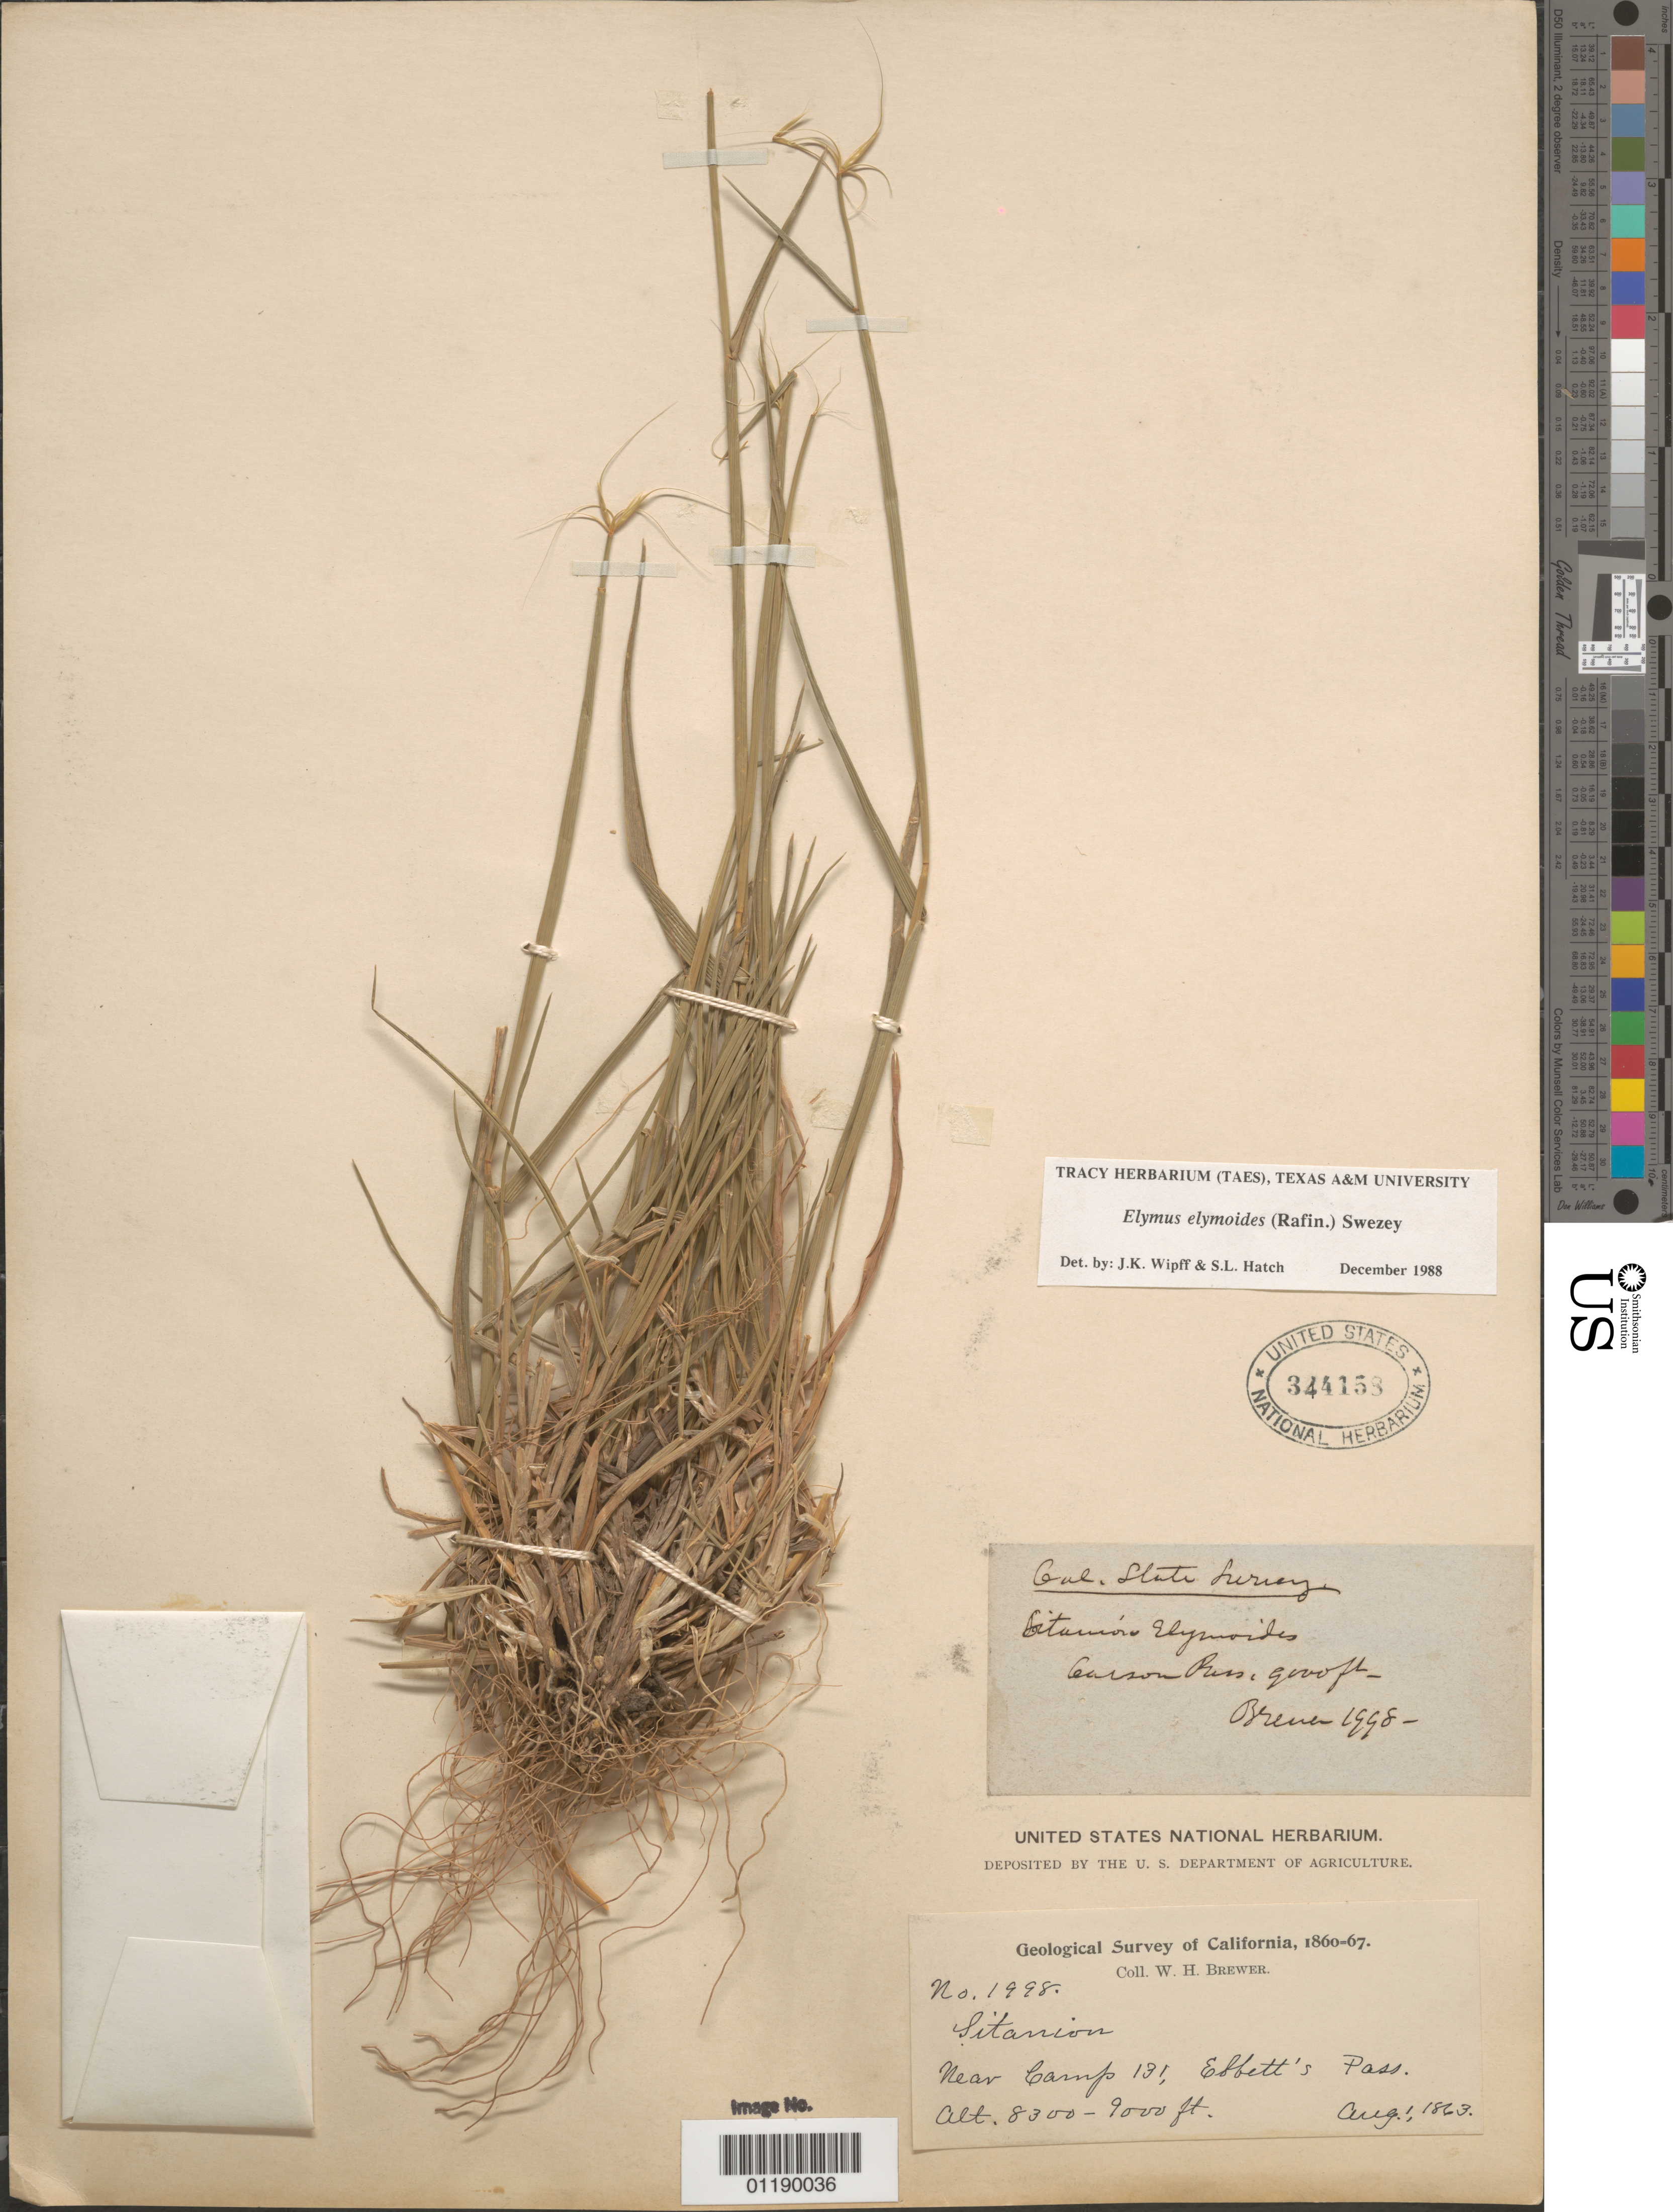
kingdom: Plantae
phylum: Tracheophyta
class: Liliopsida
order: Poales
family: Poaceae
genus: Elymus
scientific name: Elymus elymoides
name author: (Raf.) Swezey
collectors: W. H. Brewer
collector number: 1998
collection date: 1863-08-01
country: United States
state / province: California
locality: Near Camp 131, Ebbett's Pass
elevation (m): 2530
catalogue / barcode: US 344158